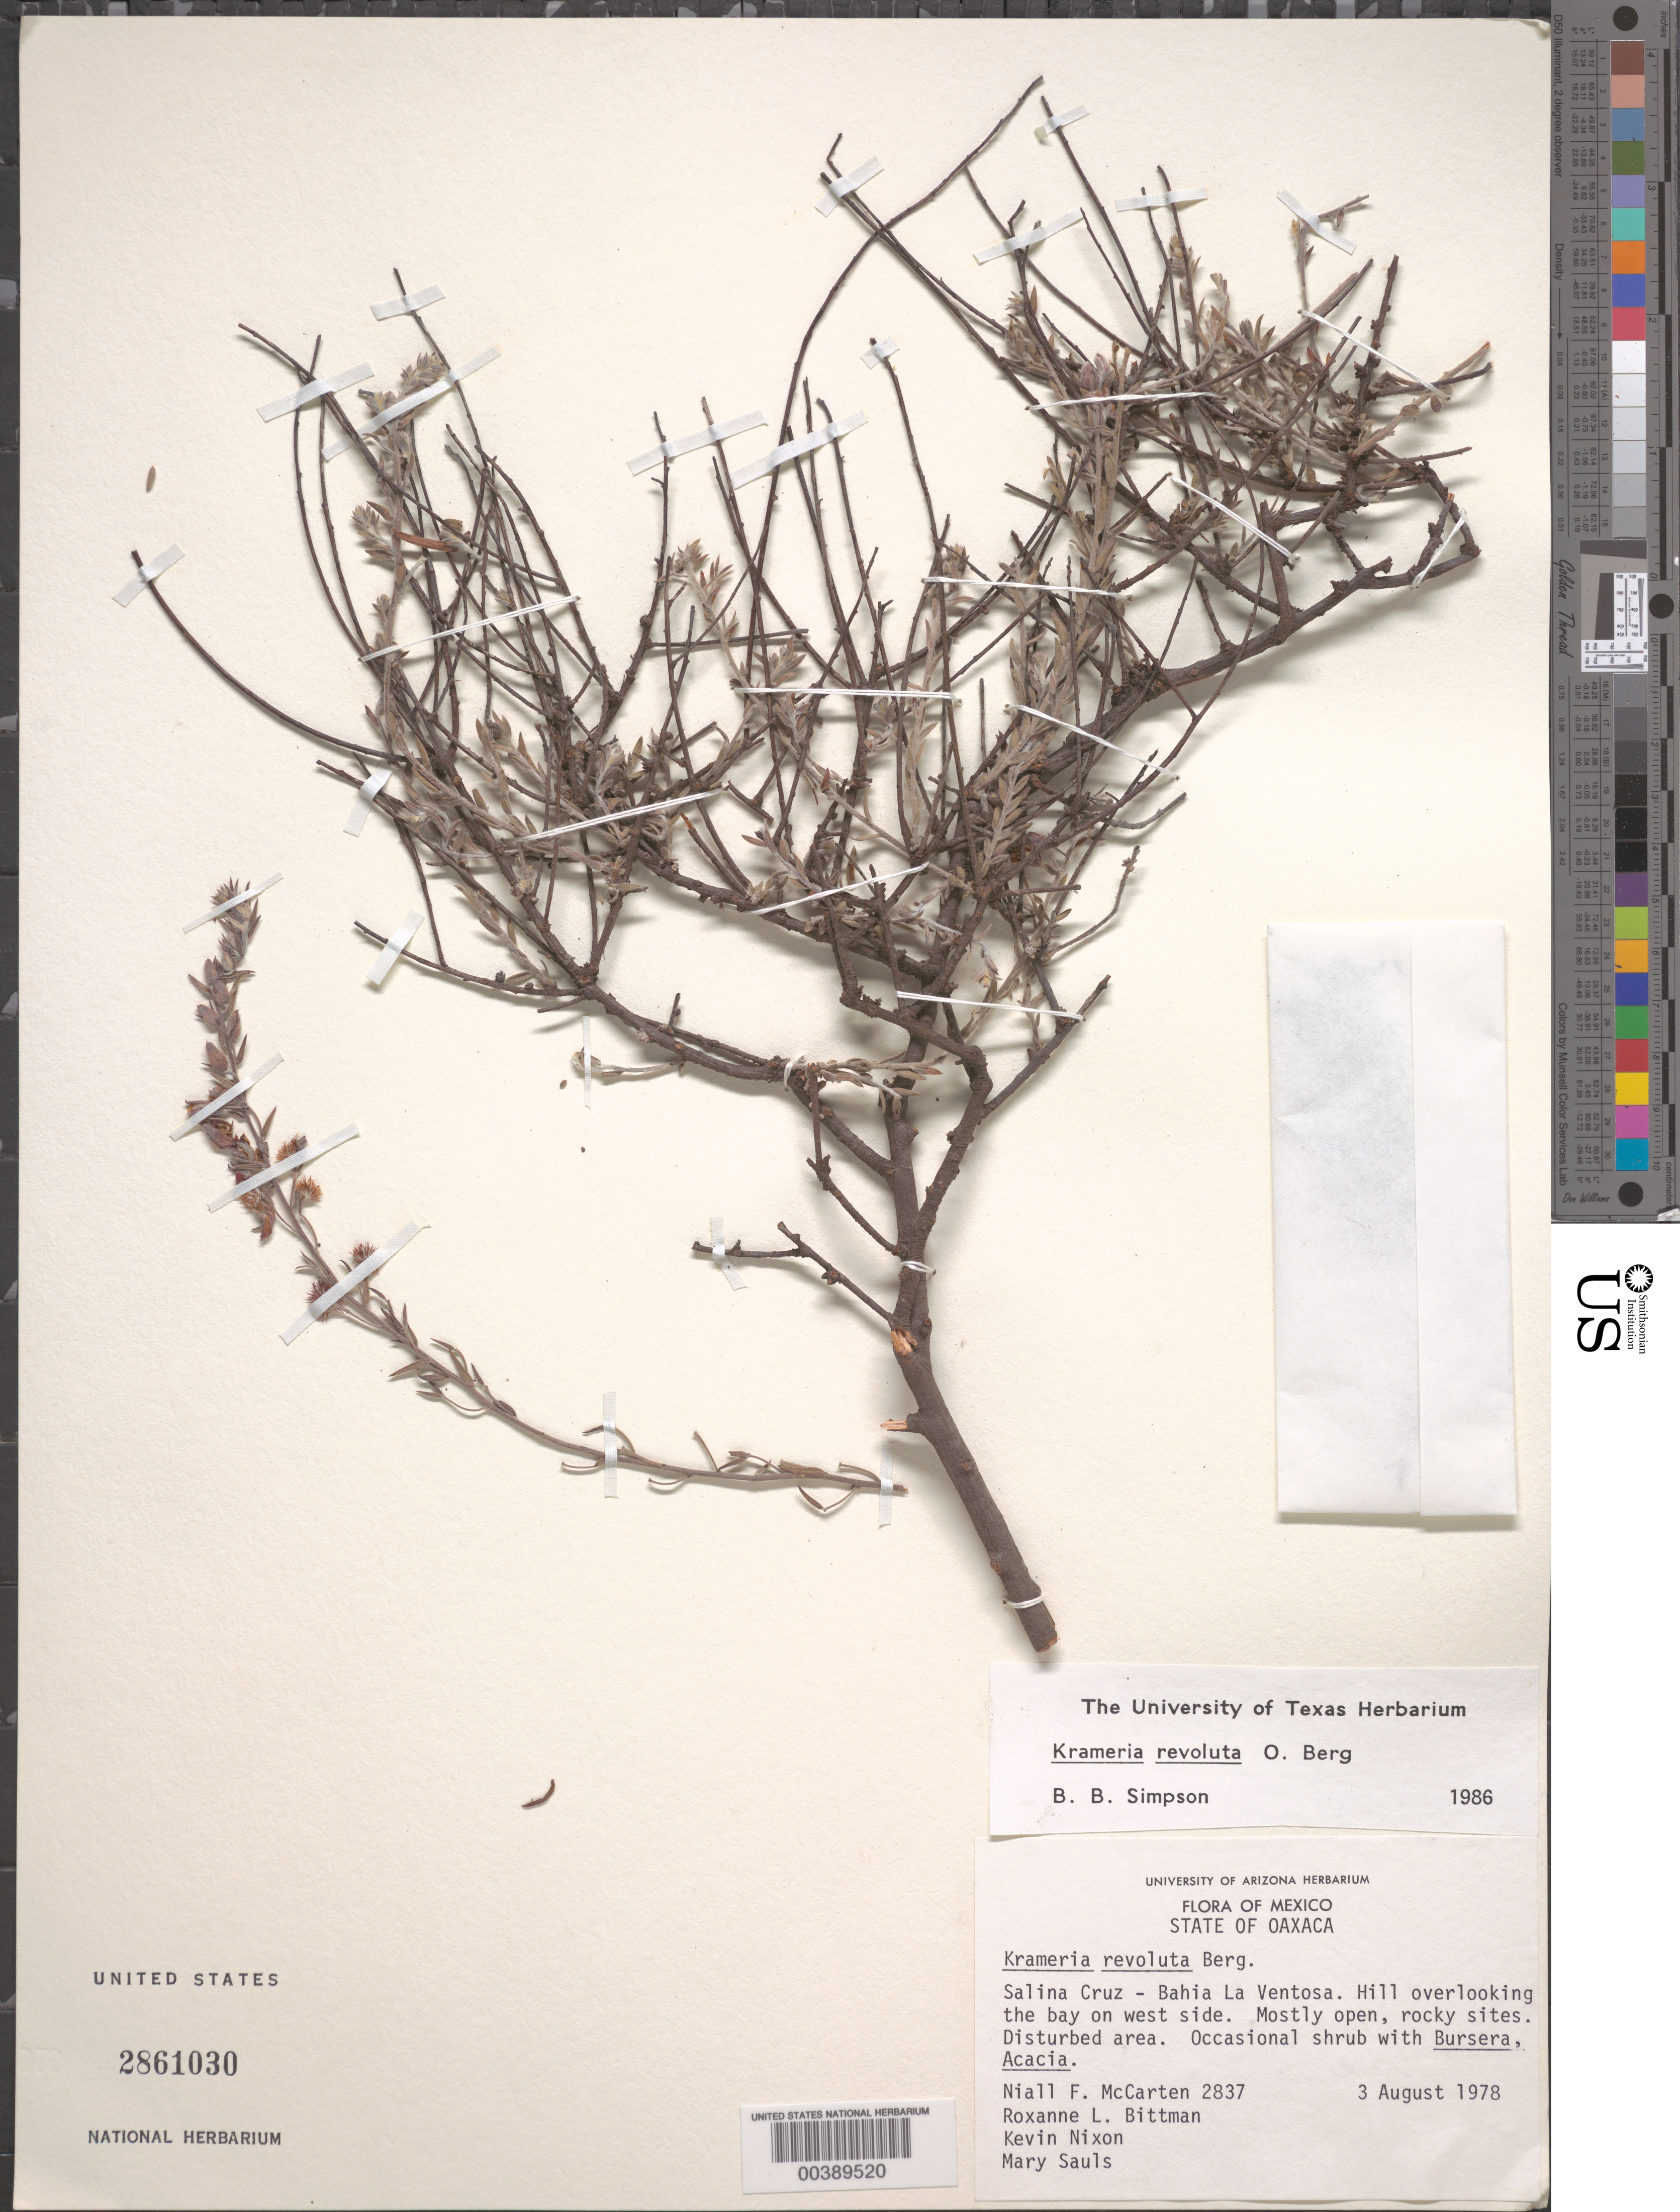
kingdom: Plantae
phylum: Tracheophyta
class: Magnoliopsida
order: Zygophyllales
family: Krameriaceae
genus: Krameria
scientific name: Krameria revoluta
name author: O. Berg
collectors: N. Mccarten, R. Bittman, K. C. Nixon & M. Sauls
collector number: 2837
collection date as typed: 03 Aug 1978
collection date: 1978-08-03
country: Mexico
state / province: Oaxaca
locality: Salina cruz-bahia la ventosa; hill overlooking the bay on w side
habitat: Open rocky sites; disturbed area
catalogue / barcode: US 2861030